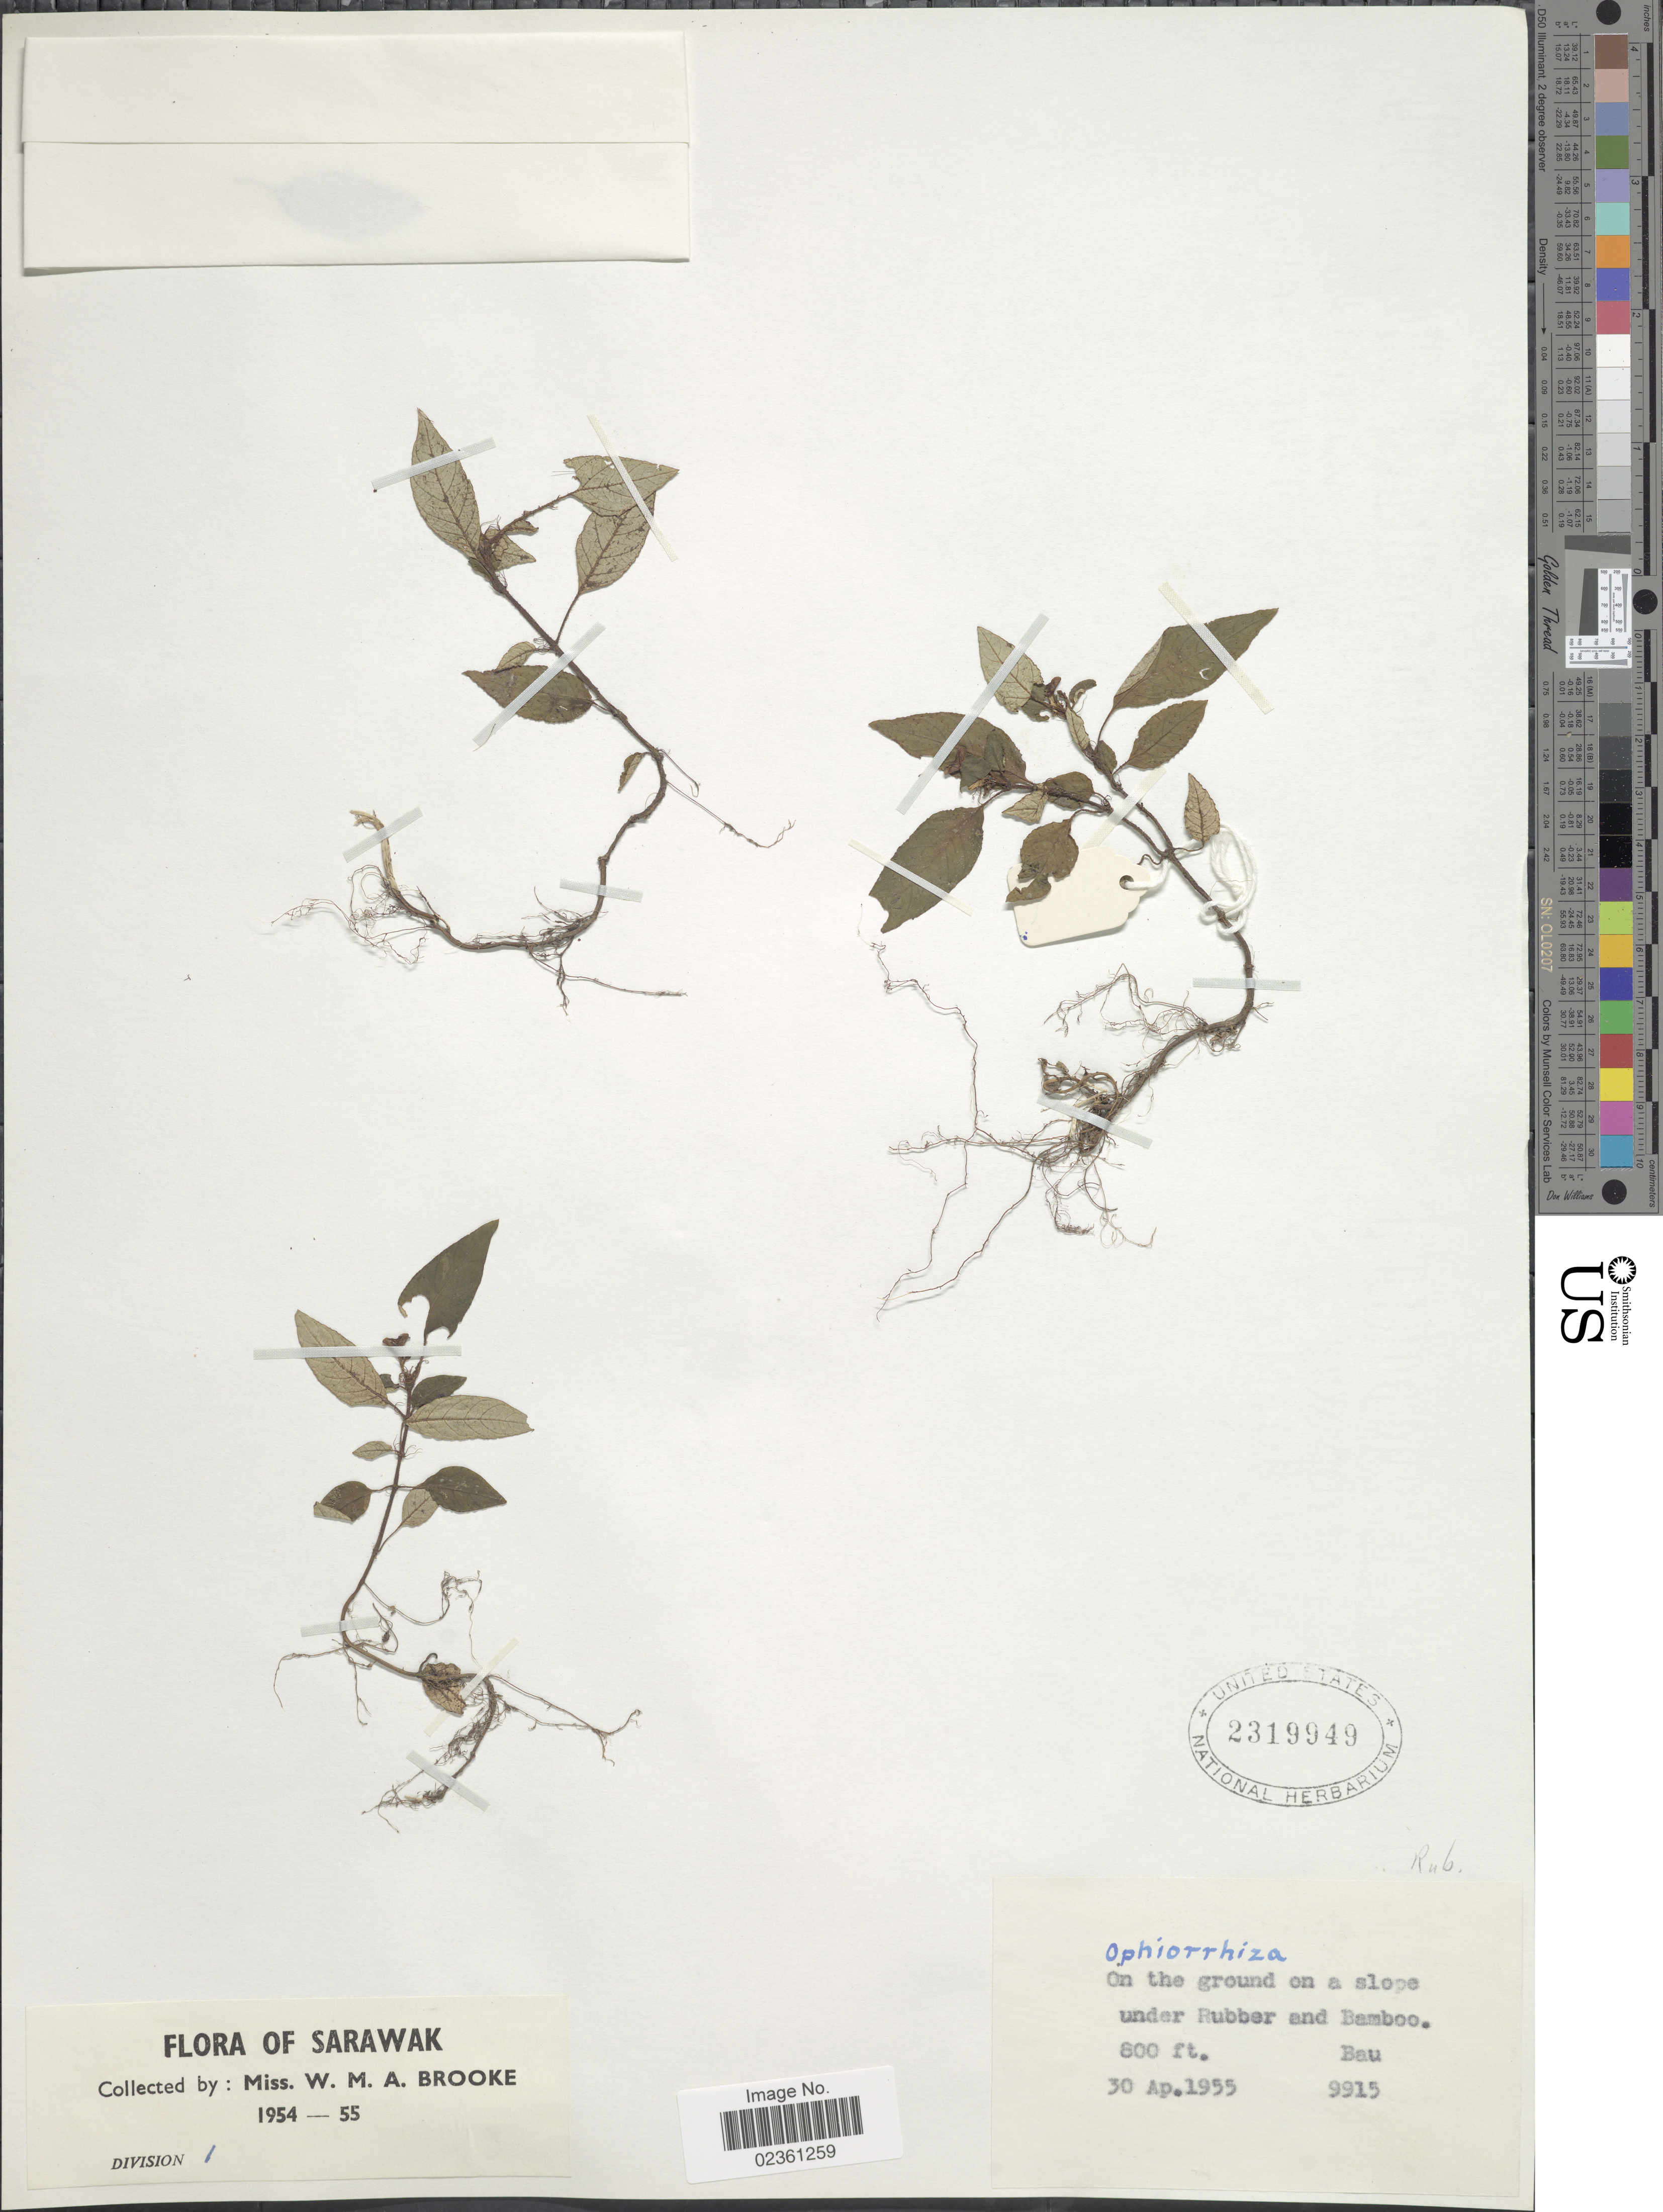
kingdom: Plantae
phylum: Tracheophyta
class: Magnoliopsida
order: Gentianales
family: Rubiaceae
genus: Ophiorrhiza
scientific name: Ophiorrhiza sp.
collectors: W. Brooke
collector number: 9915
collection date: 1955-04-30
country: Malaysia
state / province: Sarawak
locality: On the ground on a slope under Rubber and Bamboo, Bau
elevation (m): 244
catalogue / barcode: US 2319949